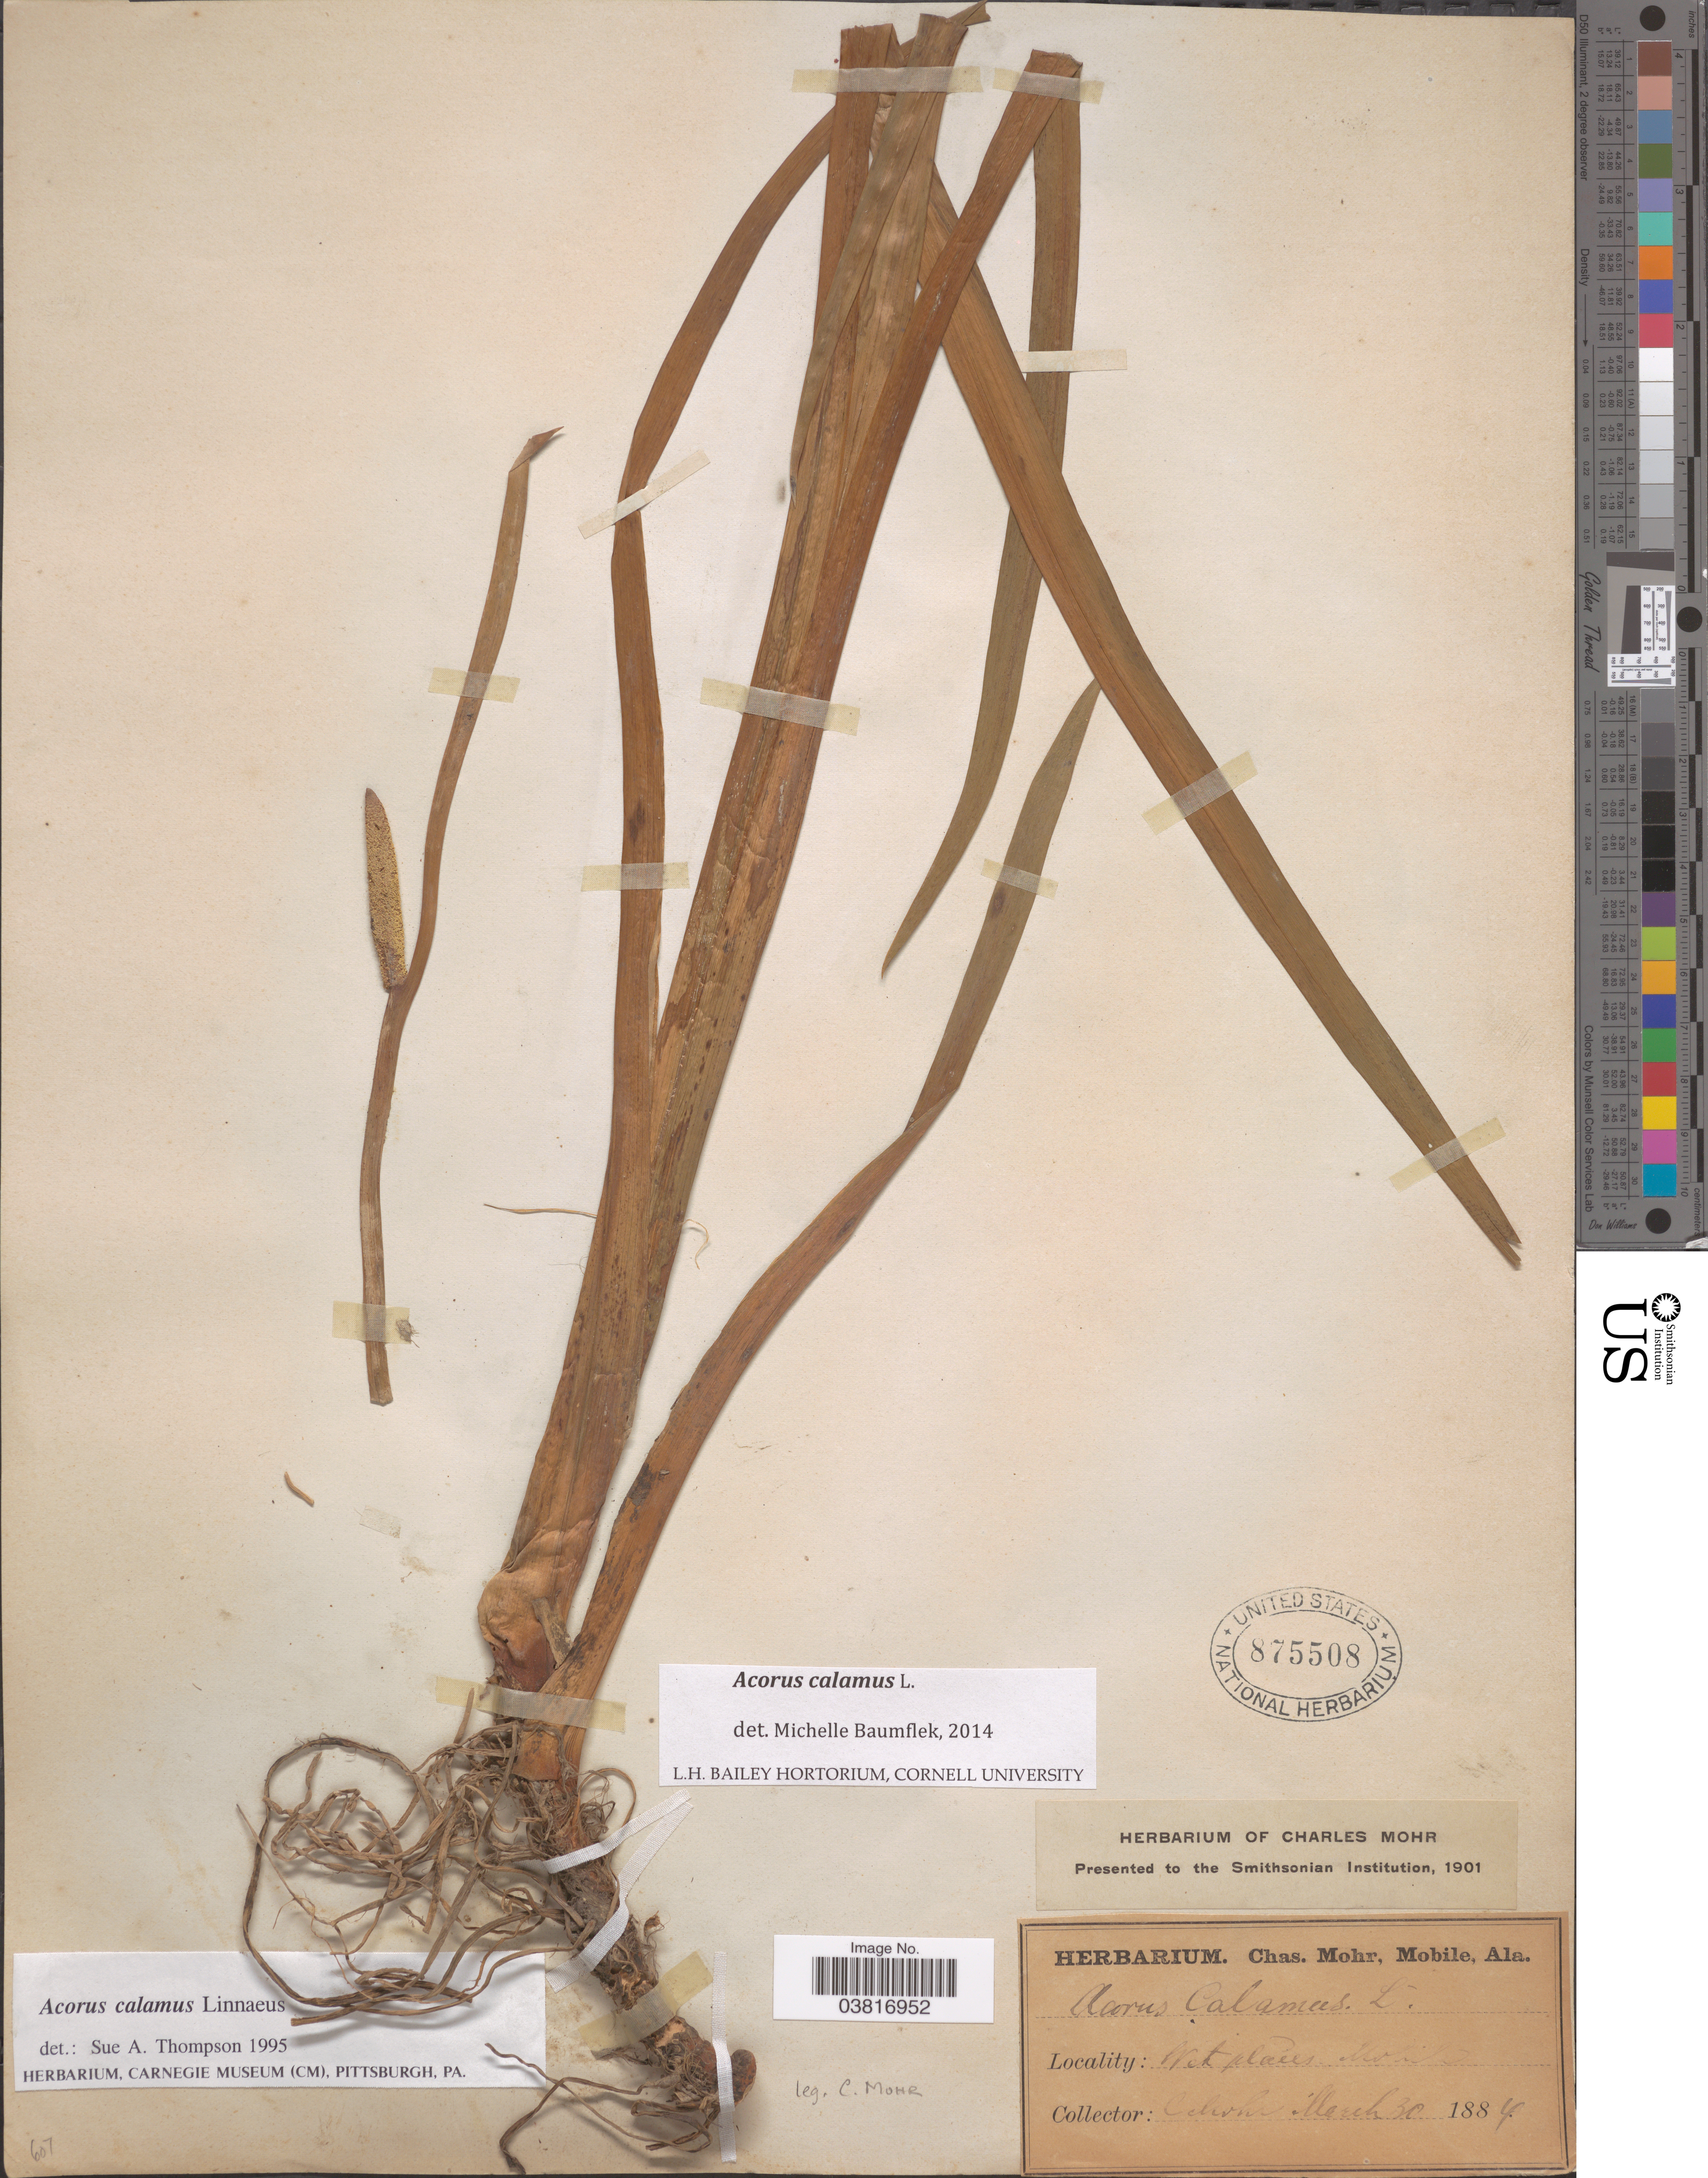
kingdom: Plantae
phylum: Tracheophyta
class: Liliopsida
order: Acorales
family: Acoraceae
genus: Acorus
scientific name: Acorus calamus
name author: L.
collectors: Mohr, C. T. (herbarium)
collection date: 1884-03-30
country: United States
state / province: Alabama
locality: Mobile.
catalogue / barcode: US 875508